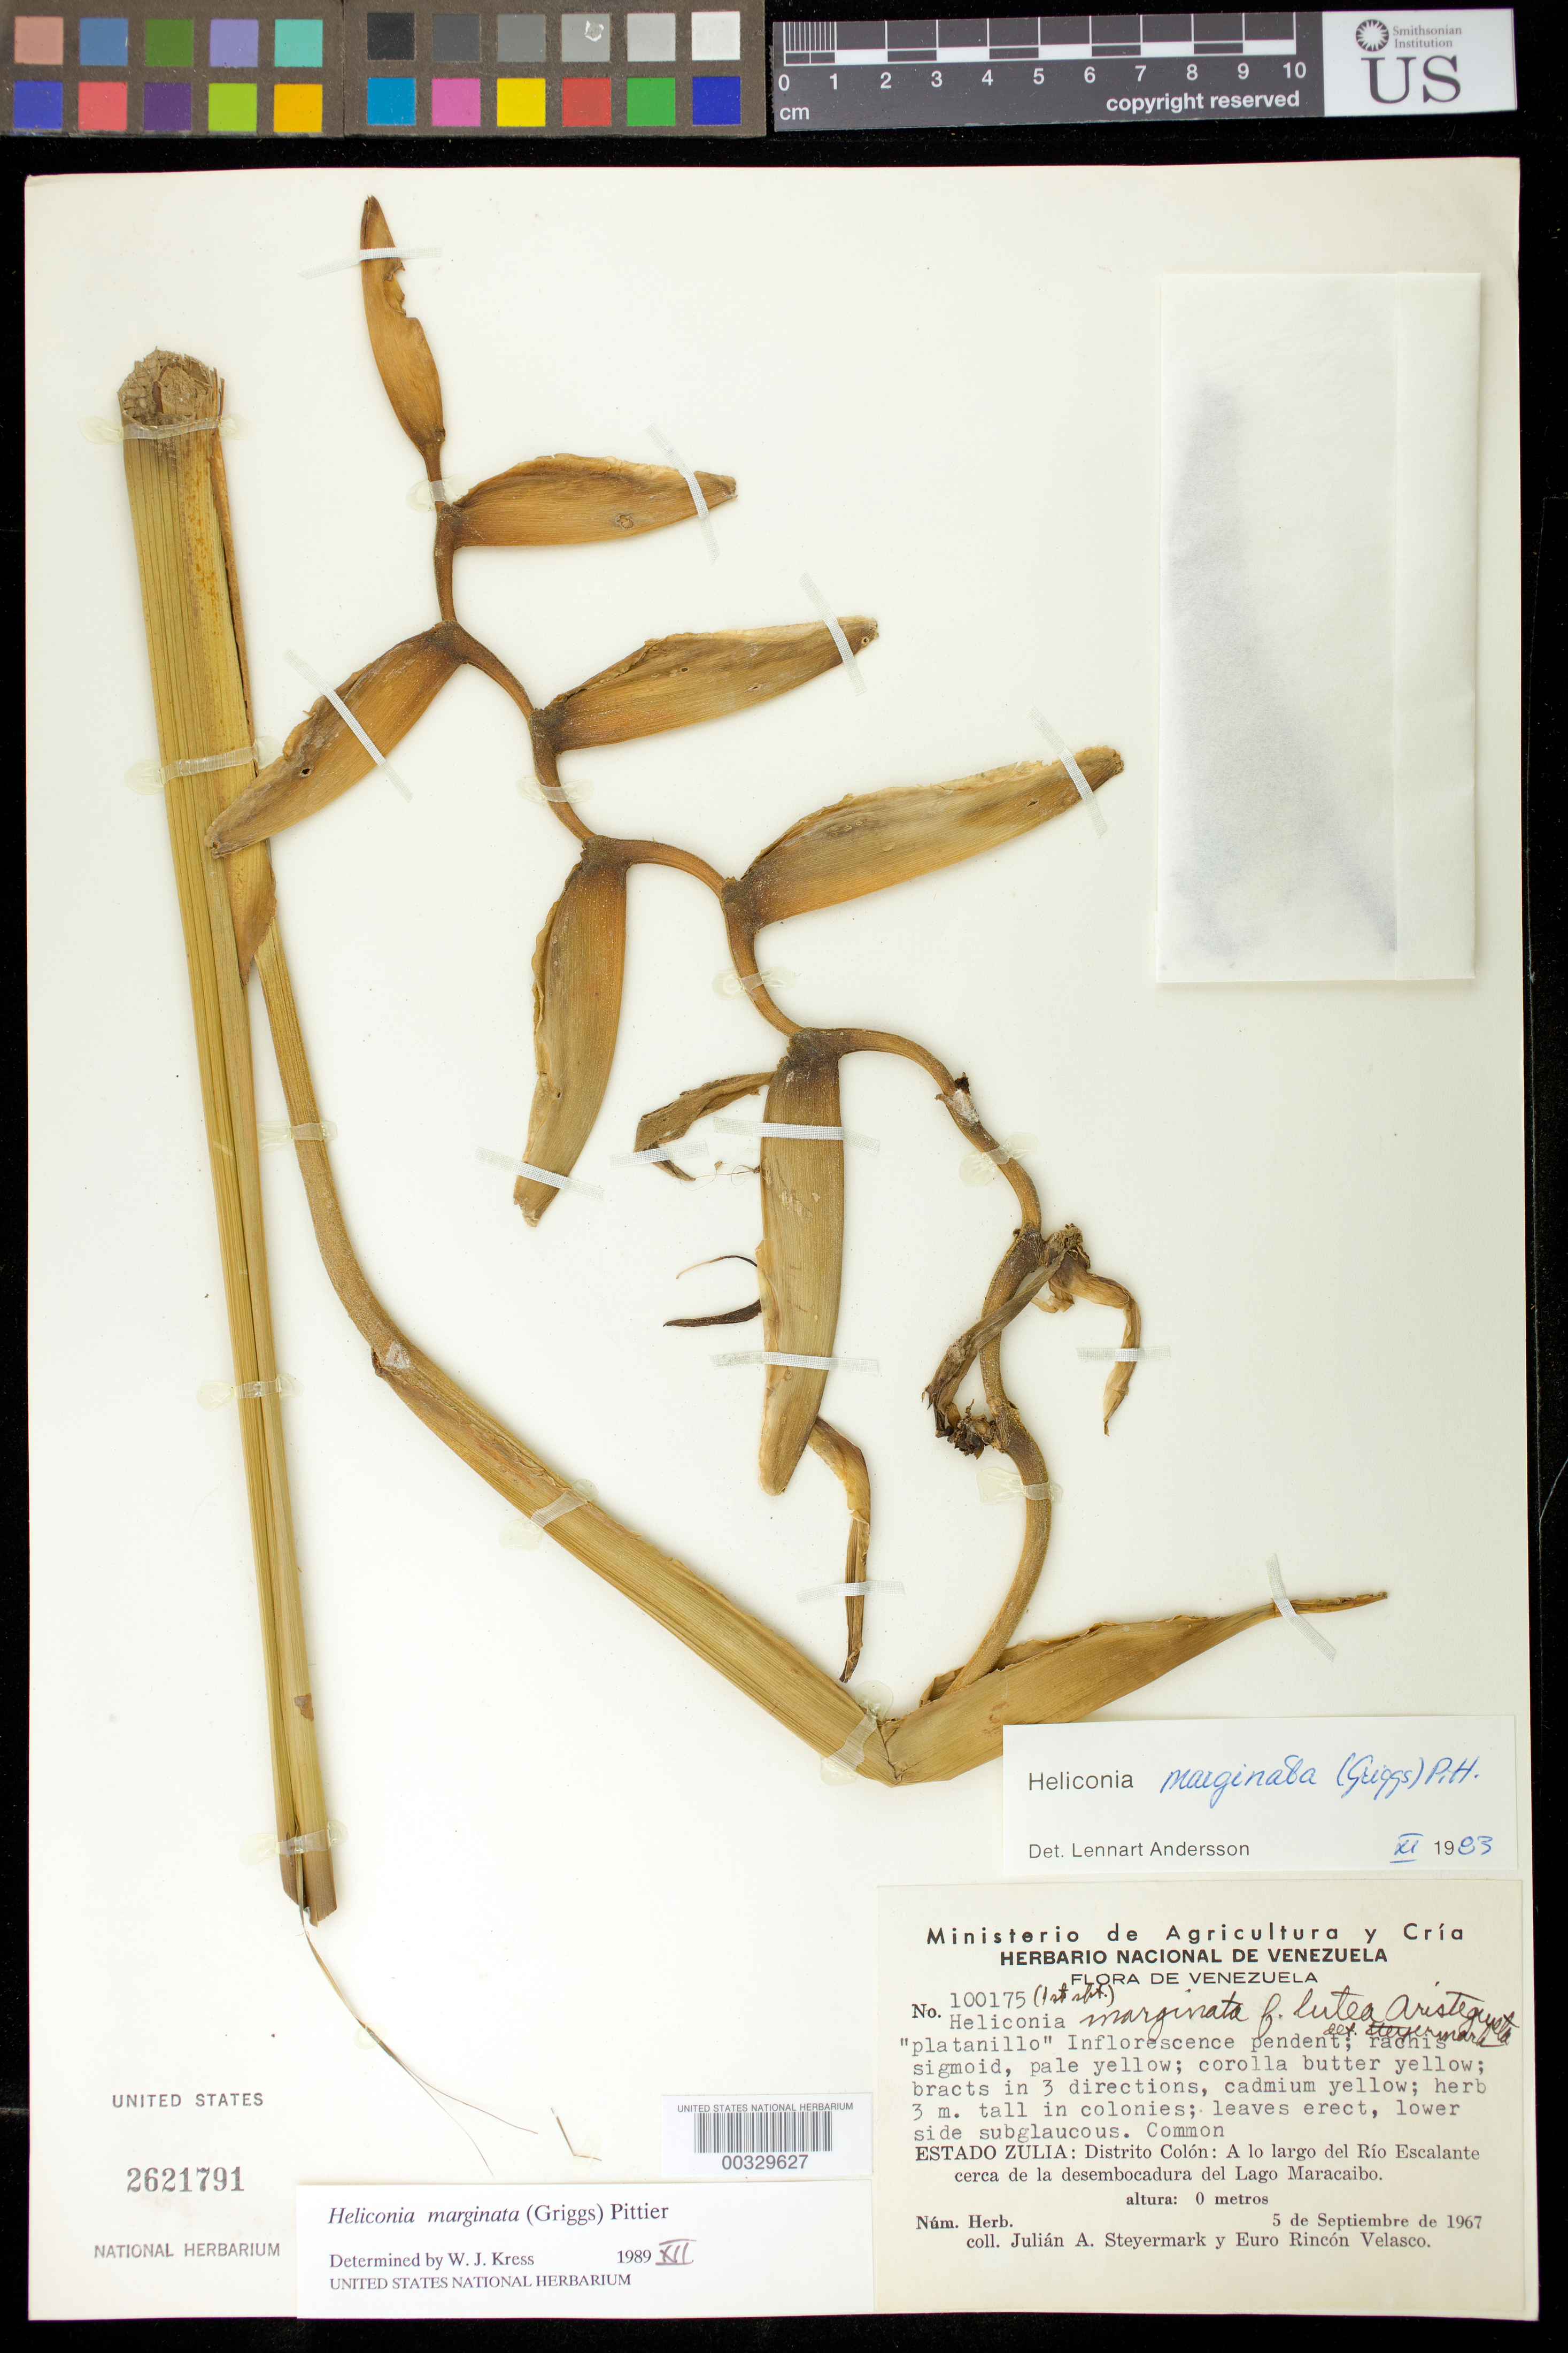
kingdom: Plantae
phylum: Tracheophyta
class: Liliopsida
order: Zingiberales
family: Heliconiaceae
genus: Heliconia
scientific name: Heliconia marginata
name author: (R.F. Griggs) Pittier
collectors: J. Steyermark & E. Velasco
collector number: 100175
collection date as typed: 05 Sep 1967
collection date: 1967-09-05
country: Venezuela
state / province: Zulia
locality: Dist colon, along rio escalante near desembocadura del lago maracaibo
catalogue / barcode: US 2621791